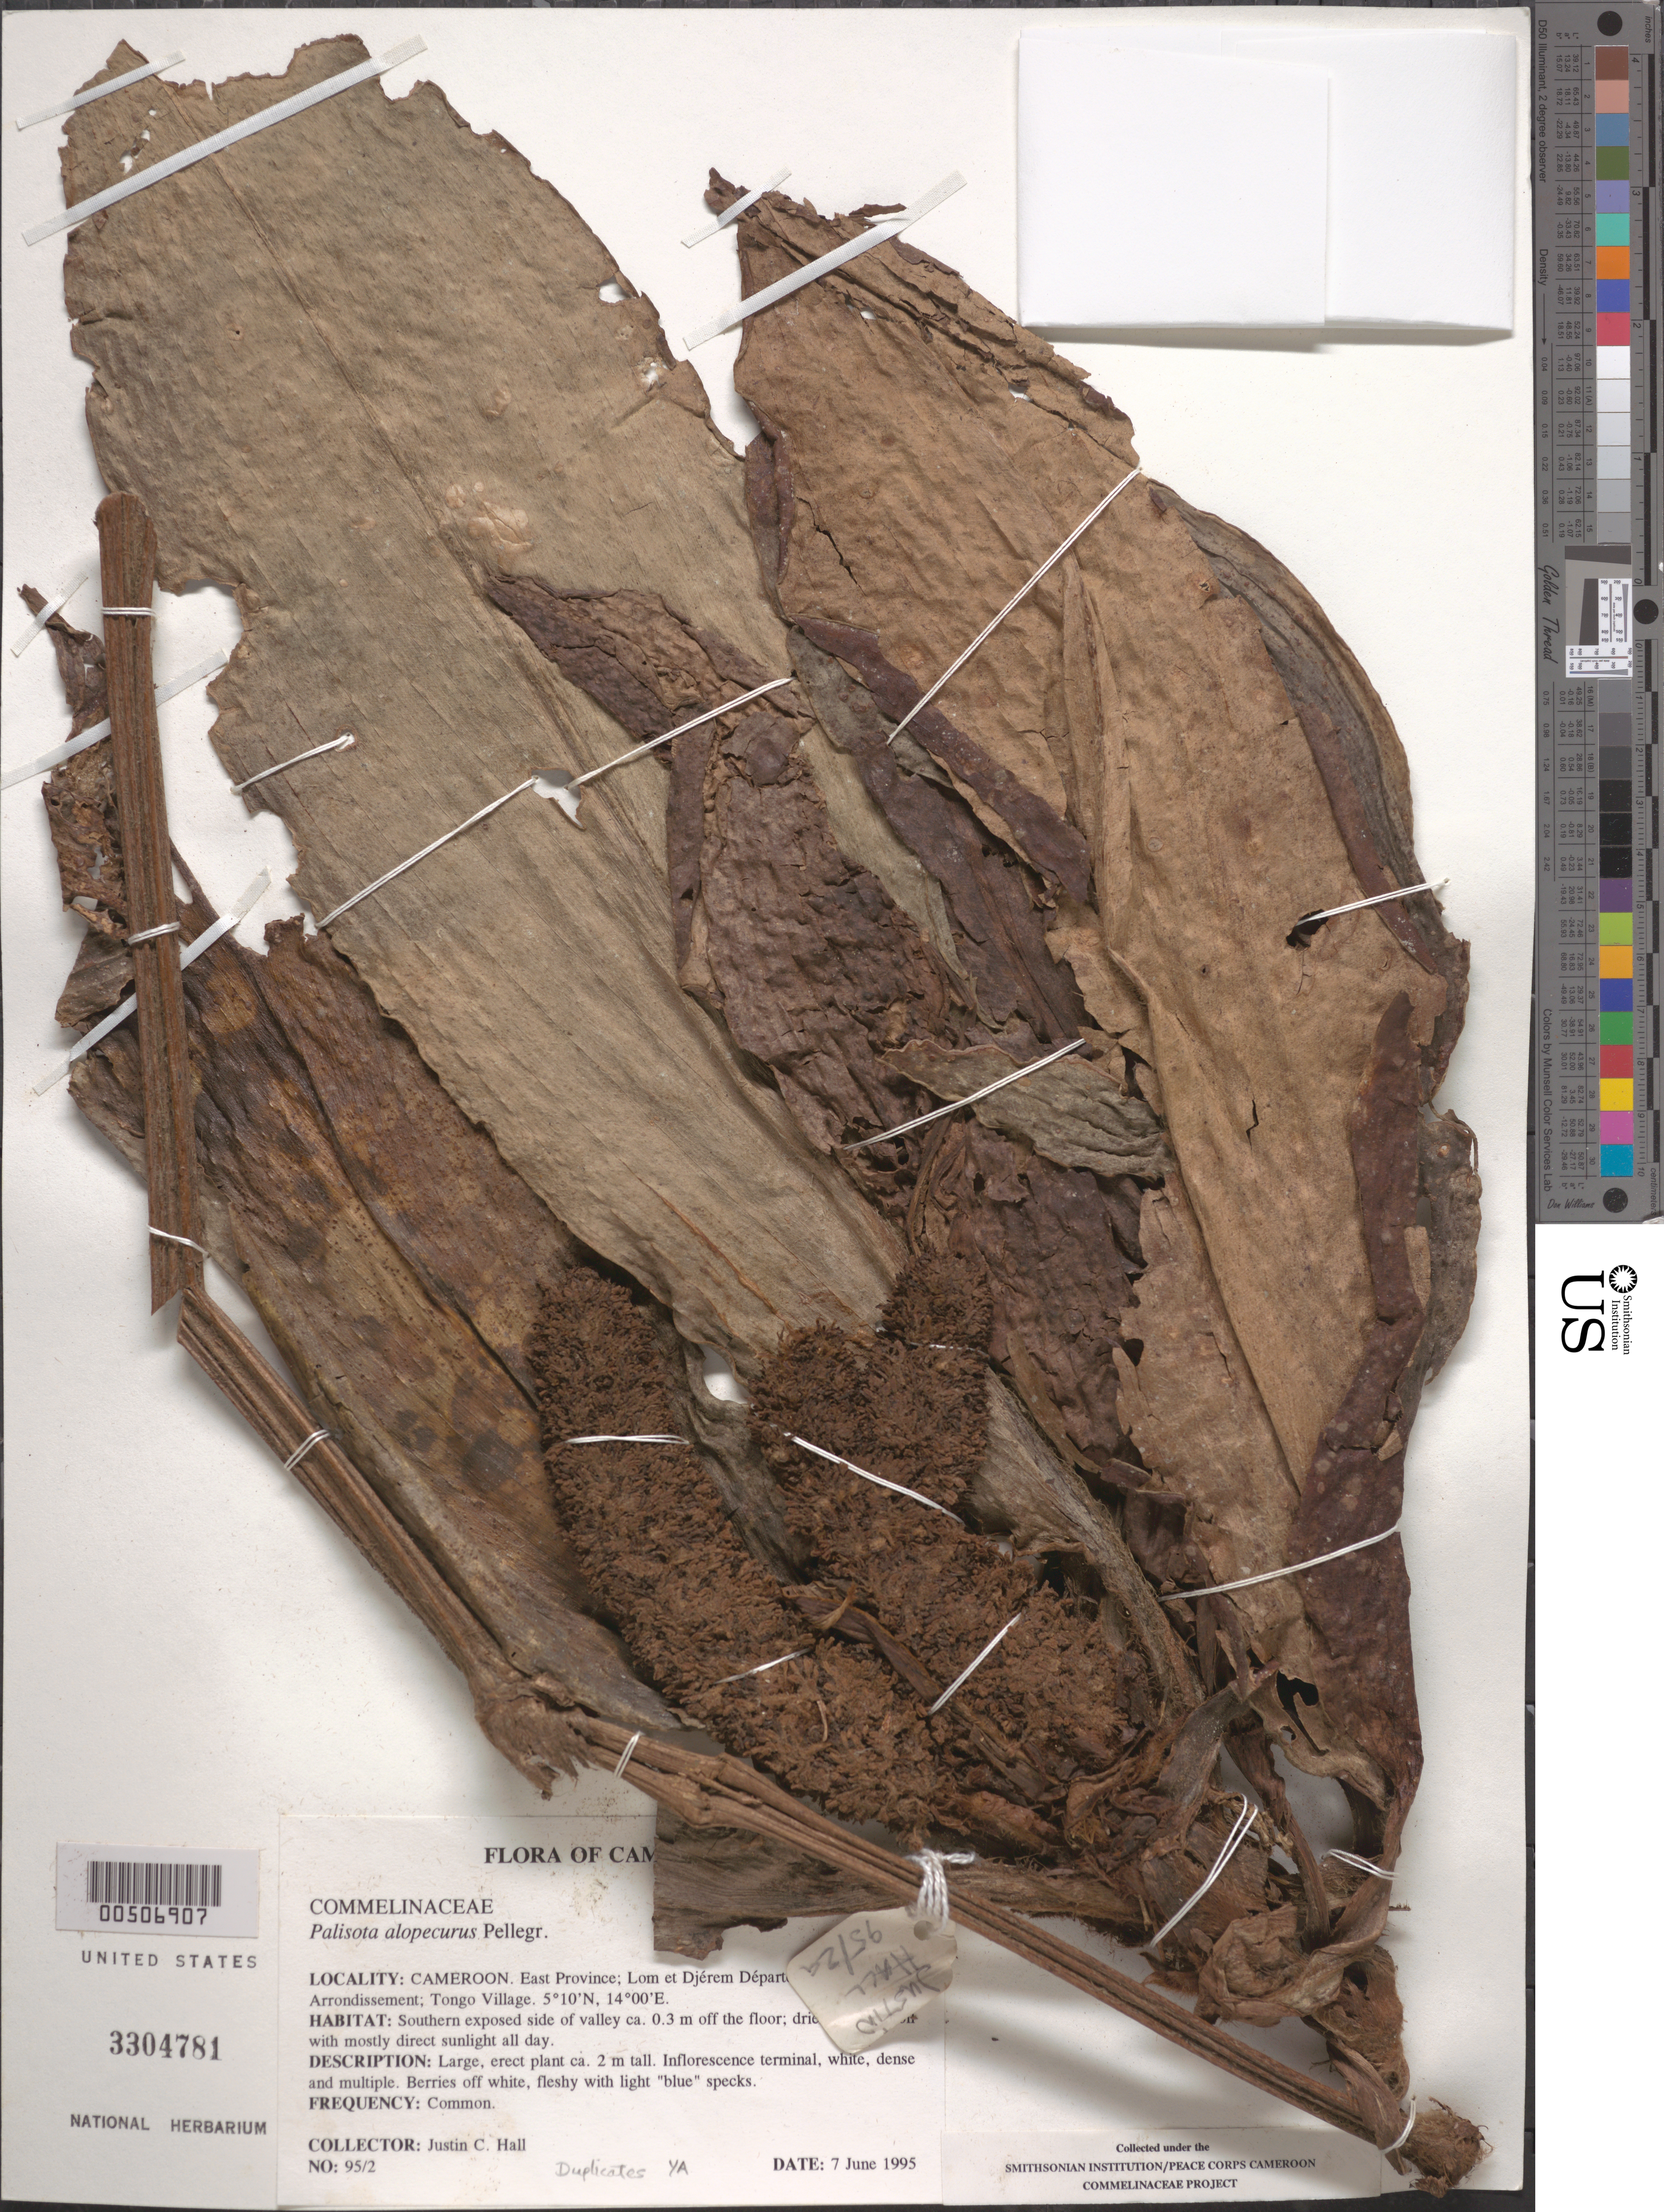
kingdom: Plantae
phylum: Tracheophyta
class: Liliopsida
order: Commelinales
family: Commelinaceae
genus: Palisota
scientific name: Palisota alopecurus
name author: Pellegr.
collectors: J. Hall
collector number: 95/2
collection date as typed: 07 Jun 1995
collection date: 1995-06-07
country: Cameroon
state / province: Est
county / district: Lom-et-djerem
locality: Lom and djerem dept., betare oya arrondissement, tongo village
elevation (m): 800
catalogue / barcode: US 3304781